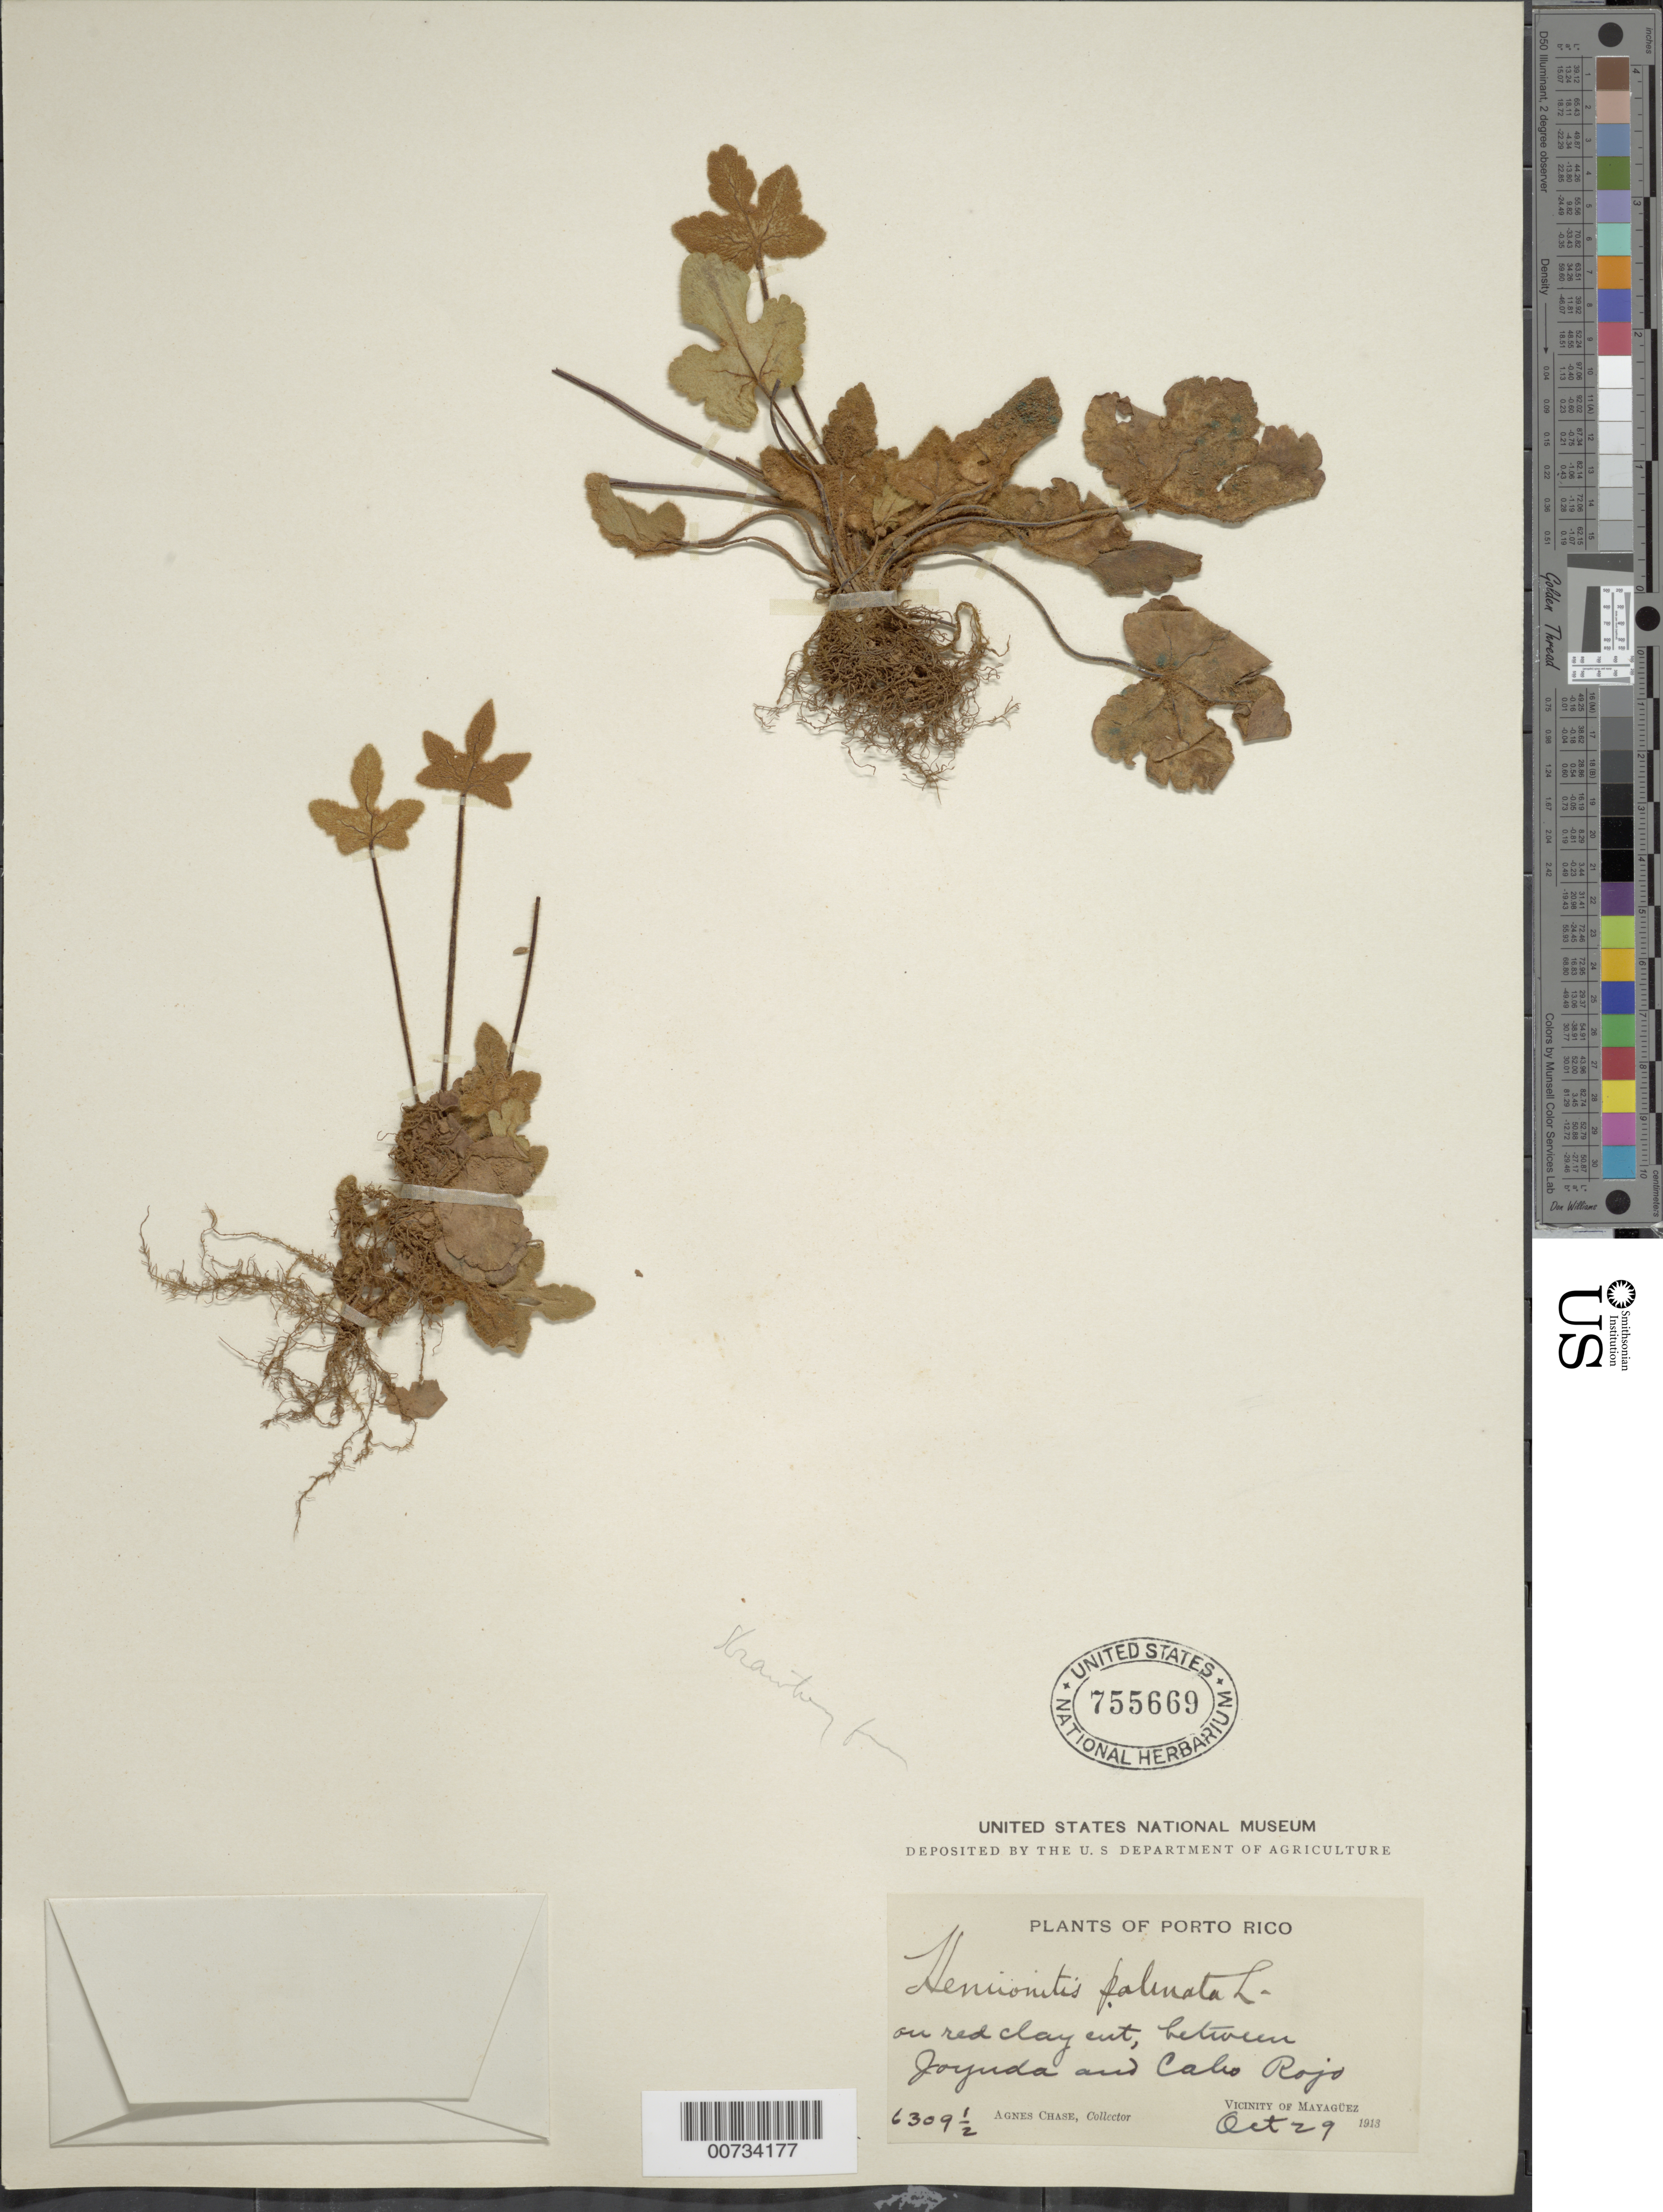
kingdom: Plantae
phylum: Tracheophyta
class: Polypodiopsida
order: Polypodiales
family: Pteridaceae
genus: Hemionitis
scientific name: Hemionitis palmata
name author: L.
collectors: A. Chase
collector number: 6309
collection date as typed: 29 Oct 1913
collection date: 1913-10-29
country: Puerto Rico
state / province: Mayagüez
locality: Joyuda and Cabo Rojo, Between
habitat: On red clay cut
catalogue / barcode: US 755669